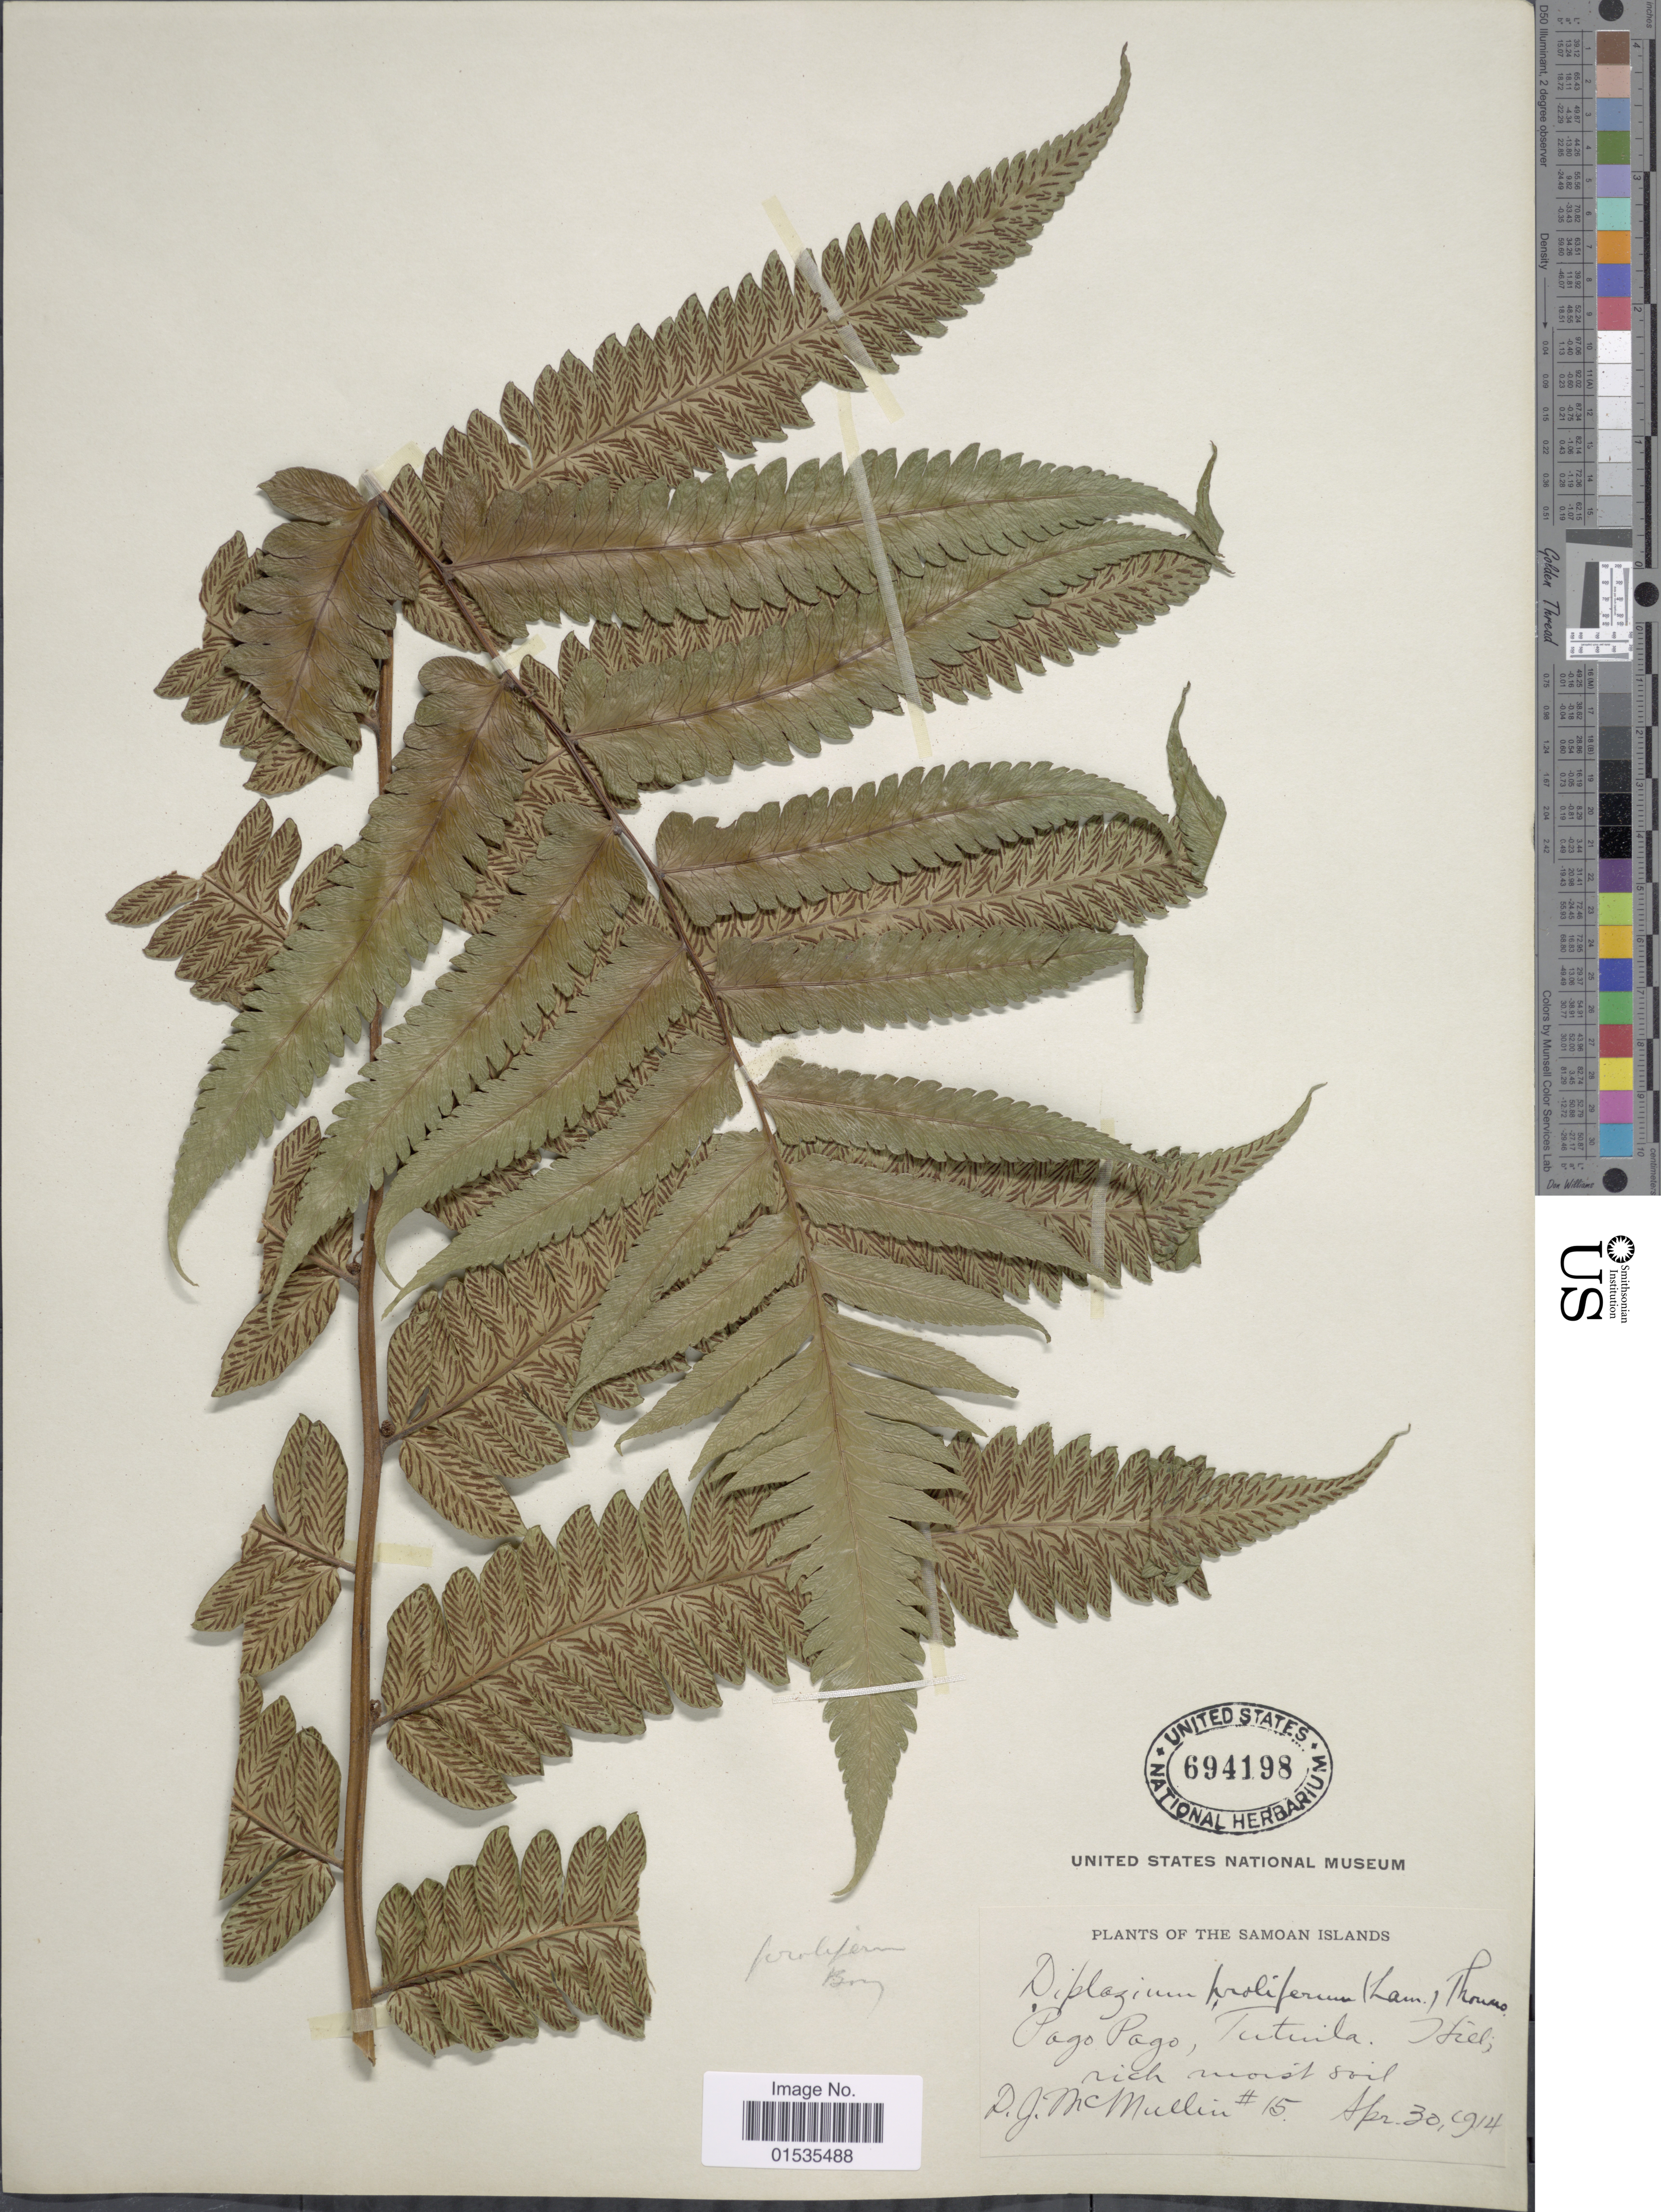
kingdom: Plantae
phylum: Tracheophyta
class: Polypodiopsida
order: Polypodiales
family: Athyriaceae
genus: Diplazium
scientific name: Diplazium proliferum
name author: (Lam.) Thouars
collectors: D. McMullin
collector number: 15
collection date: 1914-04-30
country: American Samoa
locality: Pago Pago, Tutuila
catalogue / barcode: US 694198